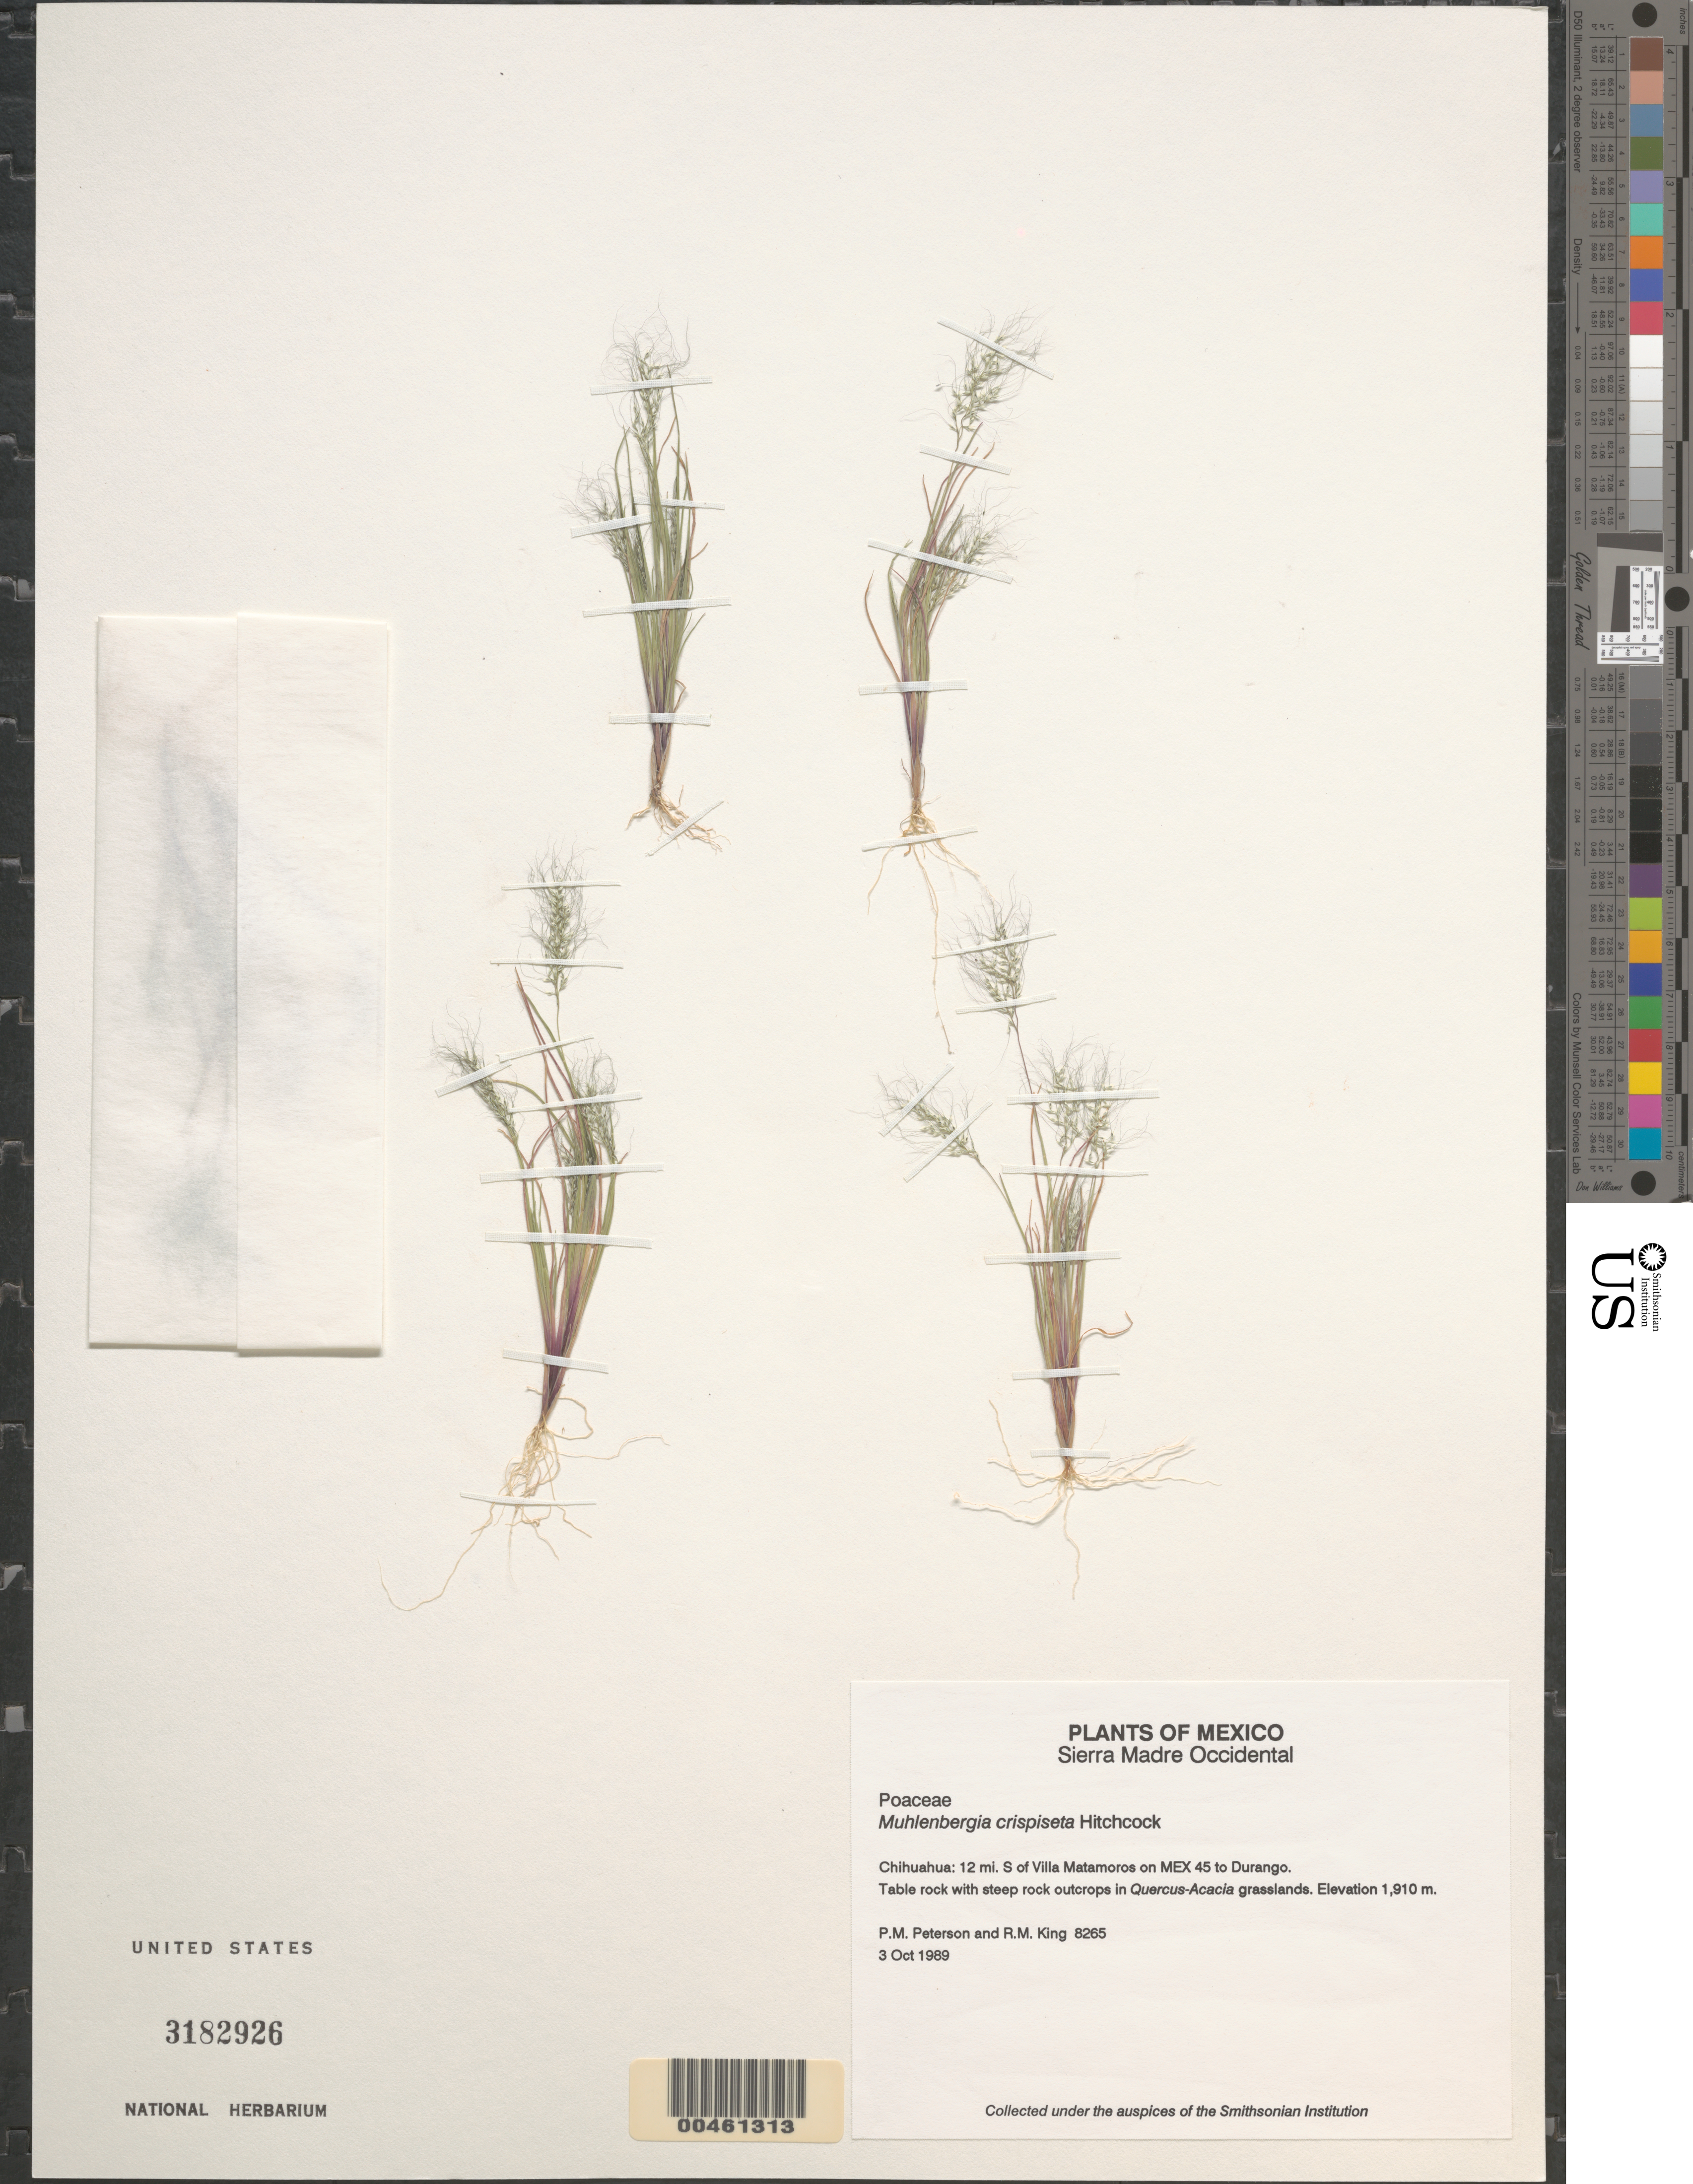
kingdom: Plantae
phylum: Tracheophyta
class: Liliopsida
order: Poales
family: Poaceae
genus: Muhlenbergia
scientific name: Muhlenbergia crispiseta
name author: Hitchc.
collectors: P. M. Peterson & R. M. King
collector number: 08265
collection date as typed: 03 Oct 1989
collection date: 1989-10-03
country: Mexico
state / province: Chihuahua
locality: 12 mi. S of Villa Matamoros on Mex 45 to Durango.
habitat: Table rock with steep rock outcrops in Quercus-Acacia grasslands.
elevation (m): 1910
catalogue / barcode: US 3182926